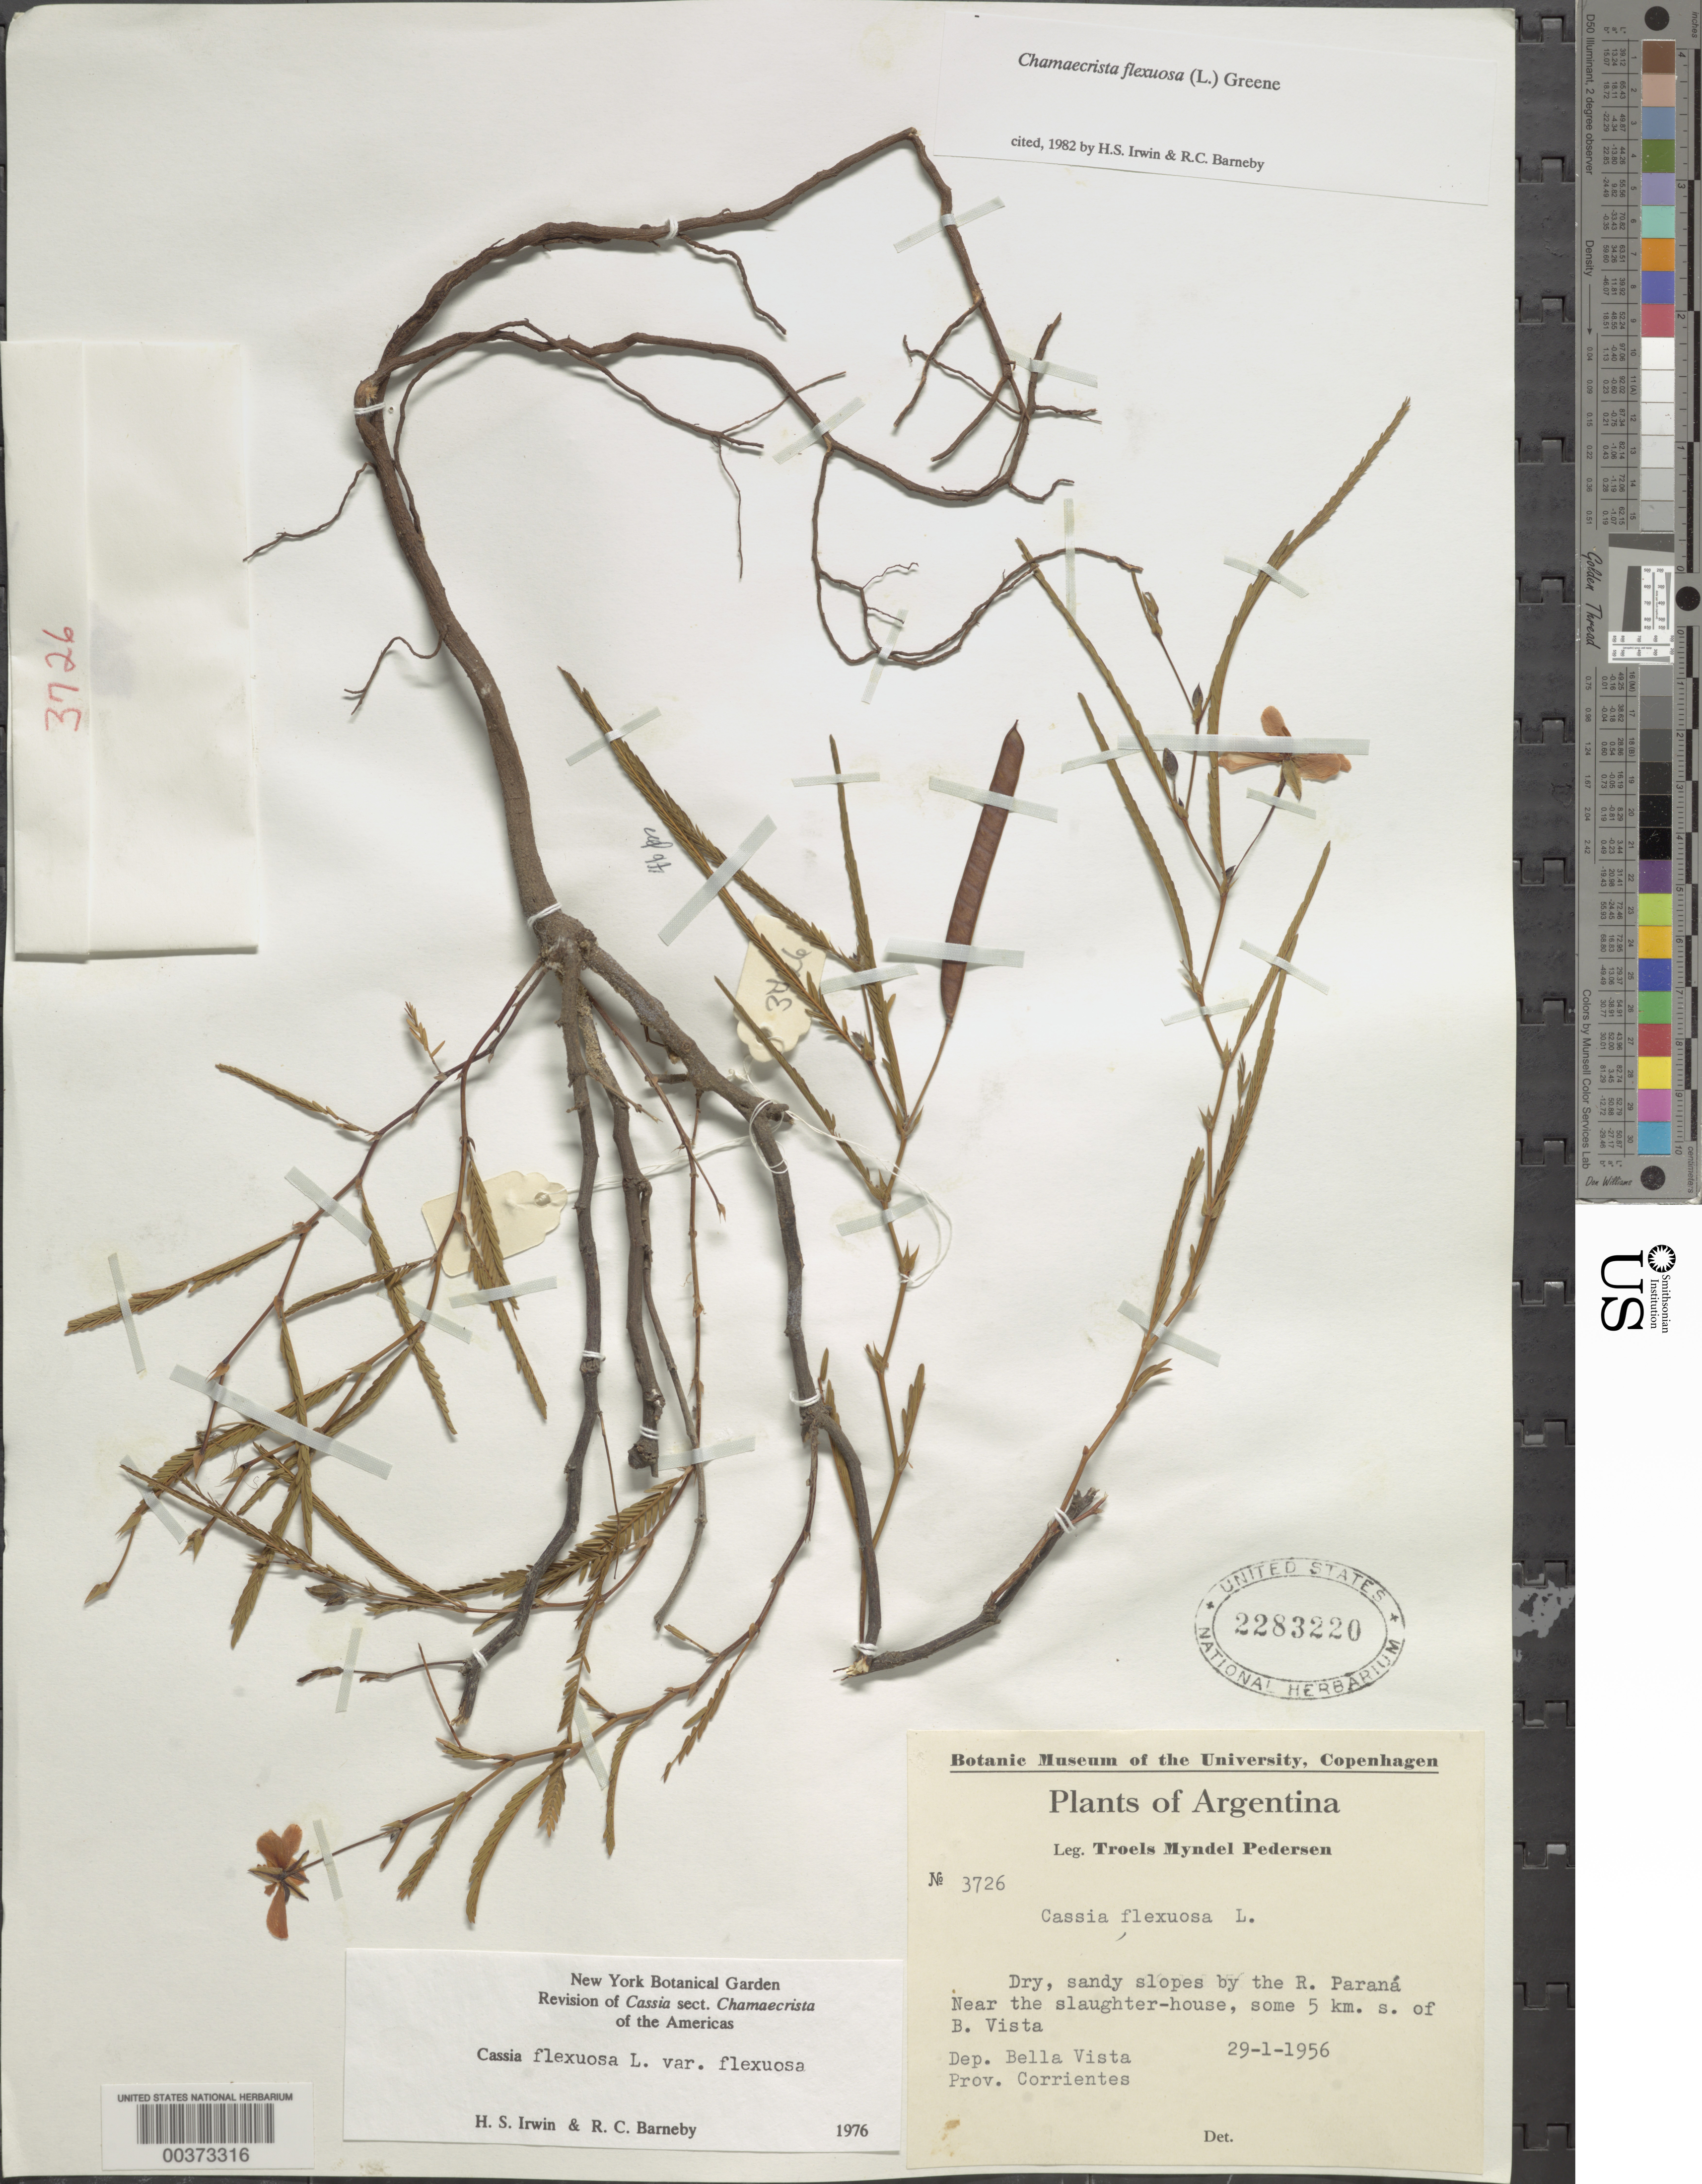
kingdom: Plantae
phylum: Tracheophyta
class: Magnoliopsida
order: Fabales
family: Fabaceae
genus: Chamaecrista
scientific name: Chamaecrista flexuosa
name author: (L.) Greene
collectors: T. M. Pedersen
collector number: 3726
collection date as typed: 29 Jan 1956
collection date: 1956-01-29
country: Argentina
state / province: Corrientes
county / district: Bella Vista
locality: By the Rio Parana, near the slaughter house, some 5 km S of Bella Vista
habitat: Dry, sandy slopes by river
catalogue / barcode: US 2283220